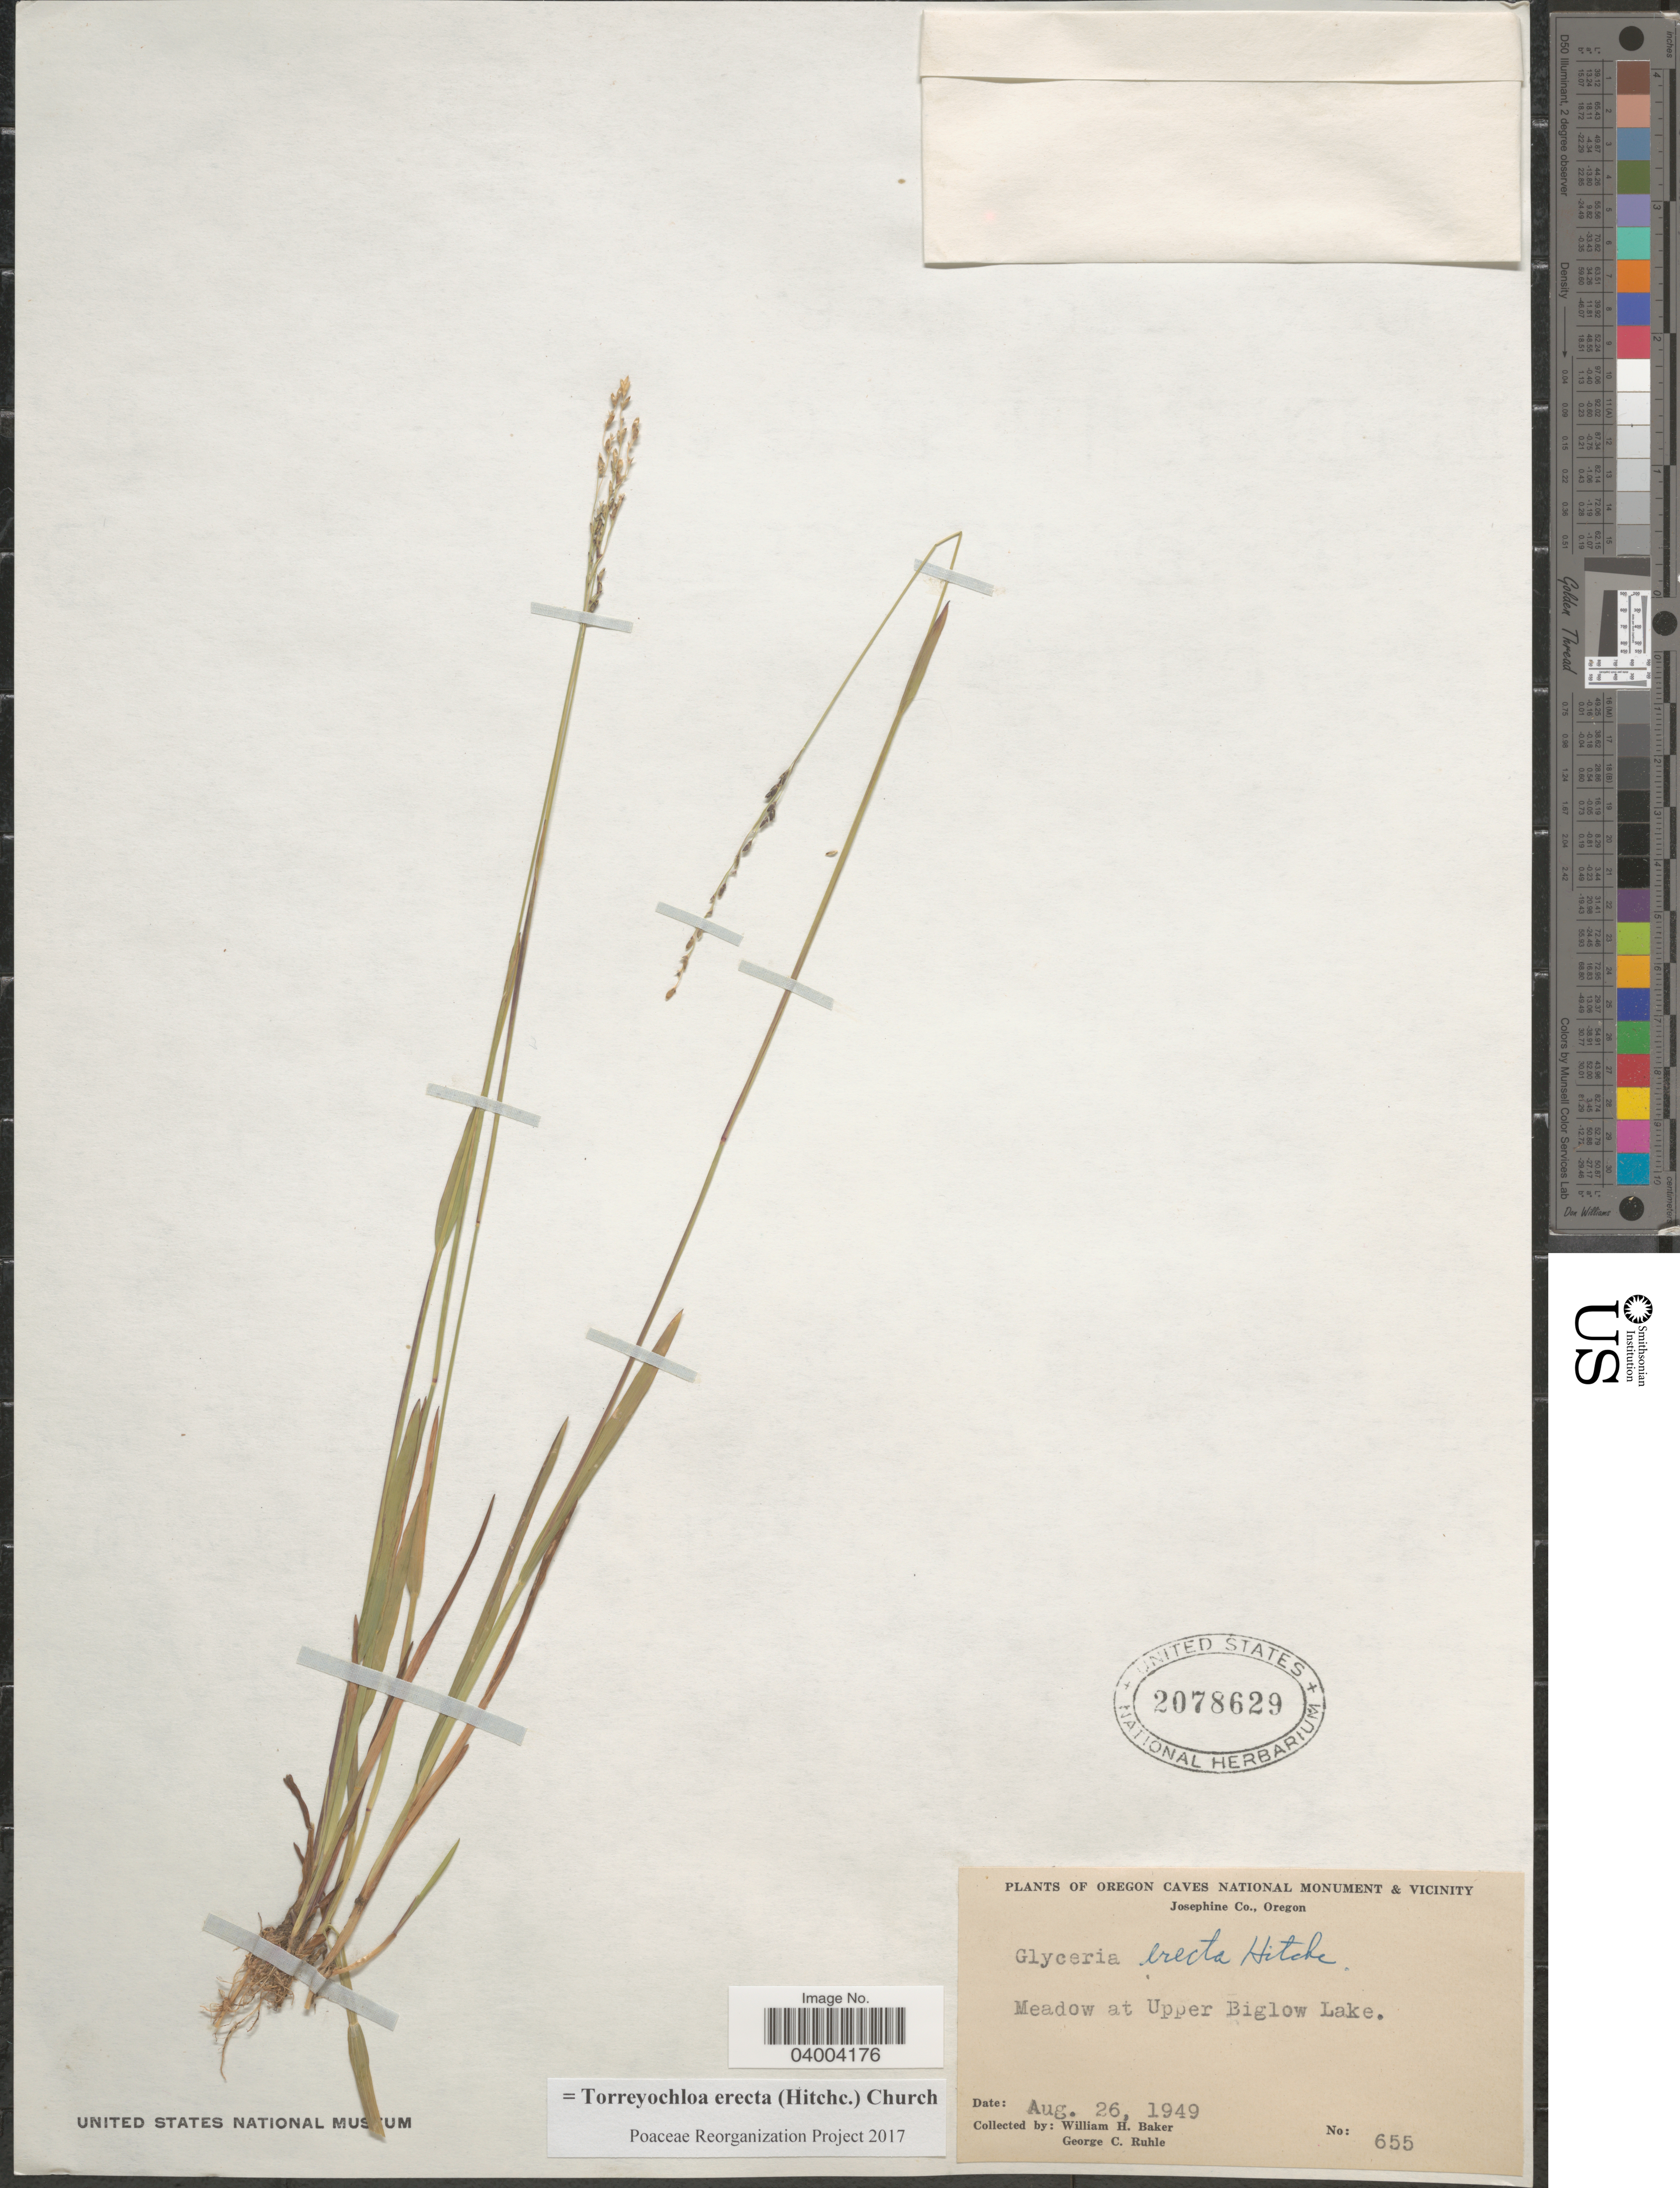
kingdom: Plantae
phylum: Tracheophyta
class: Liliopsida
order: Poales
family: Poaceae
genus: Torreyochloa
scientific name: Torreyochloa erecta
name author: (Hitchc.) G.L. Church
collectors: W. H. Baker & G. Ruhle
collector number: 655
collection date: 1949-08-26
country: United States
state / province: Oregon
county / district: Josephine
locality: Oregon Caves National Monument & Vicinity Josephine Co. Meadow at Upper Biglow Lake.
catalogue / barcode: US 2078629